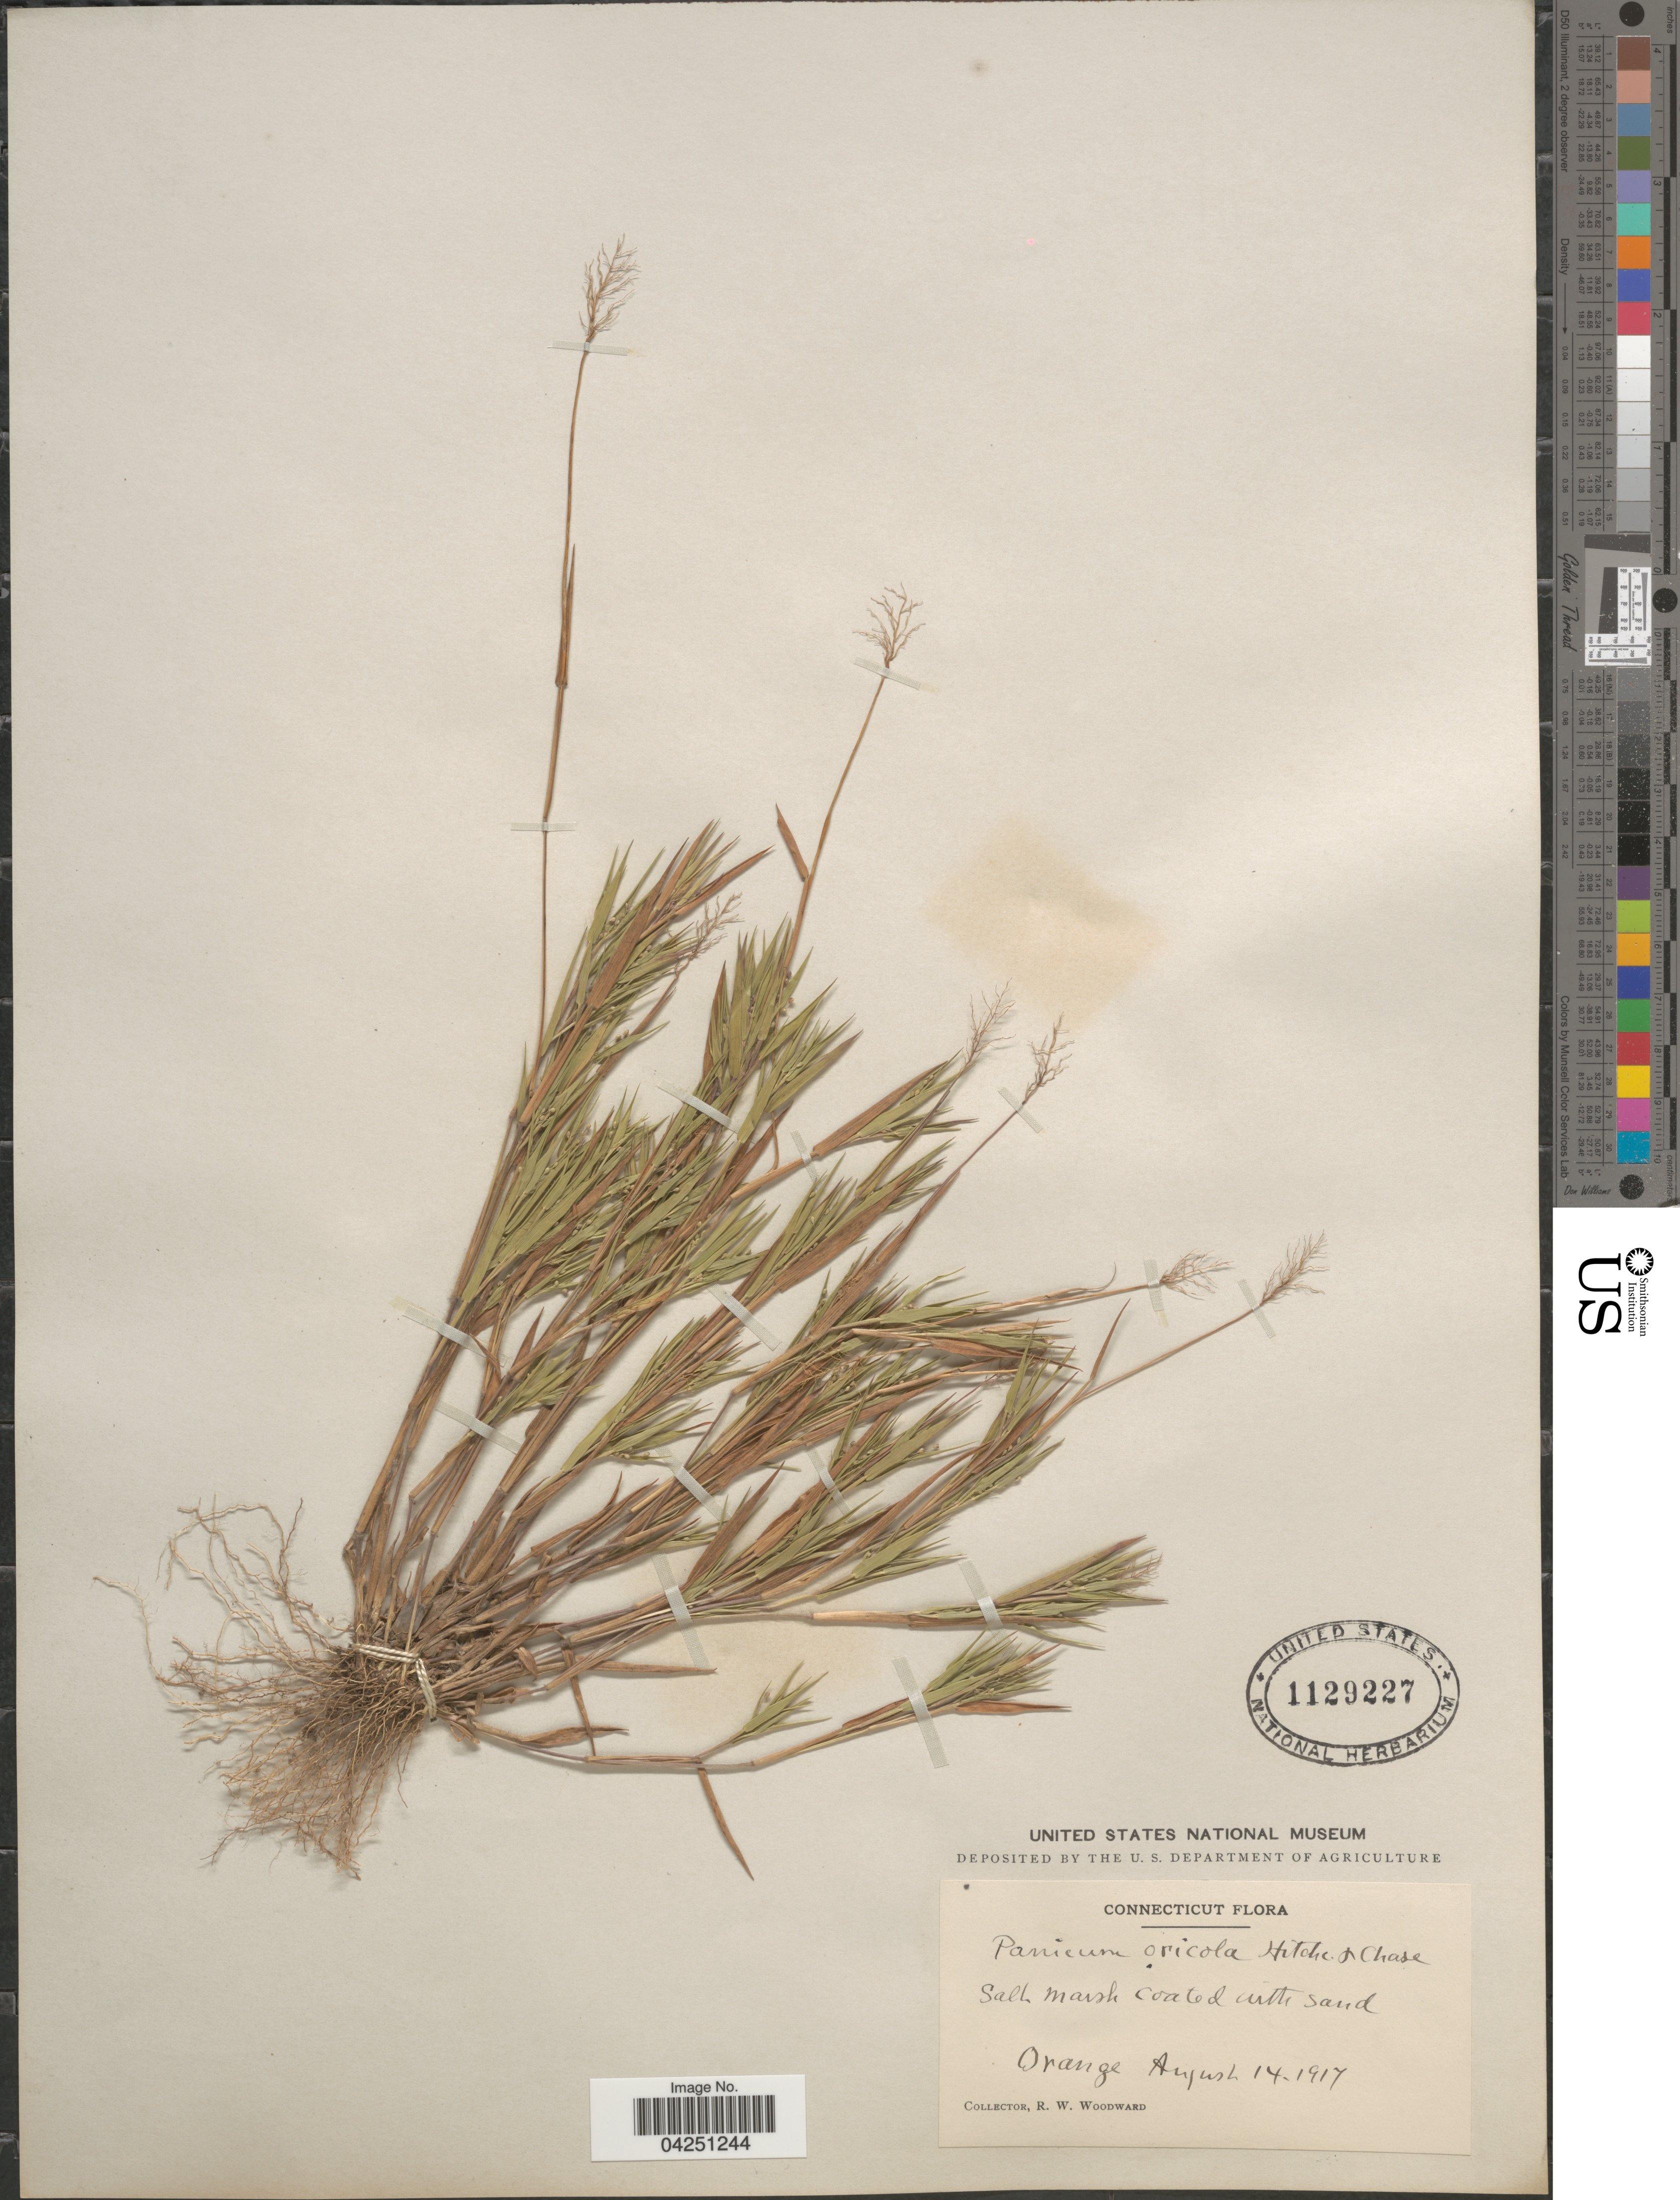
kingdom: Plantae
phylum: Tracheophyta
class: Liliopsida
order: Poales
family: Poaceae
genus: Dichanthelium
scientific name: Dichanthelium acuminatum var. acuminatum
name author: (Sw.) Gould & C.A. Clark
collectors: R. Woodward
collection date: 1917-08-14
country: United States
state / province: Connecticut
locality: Orange.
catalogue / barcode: US 1129227